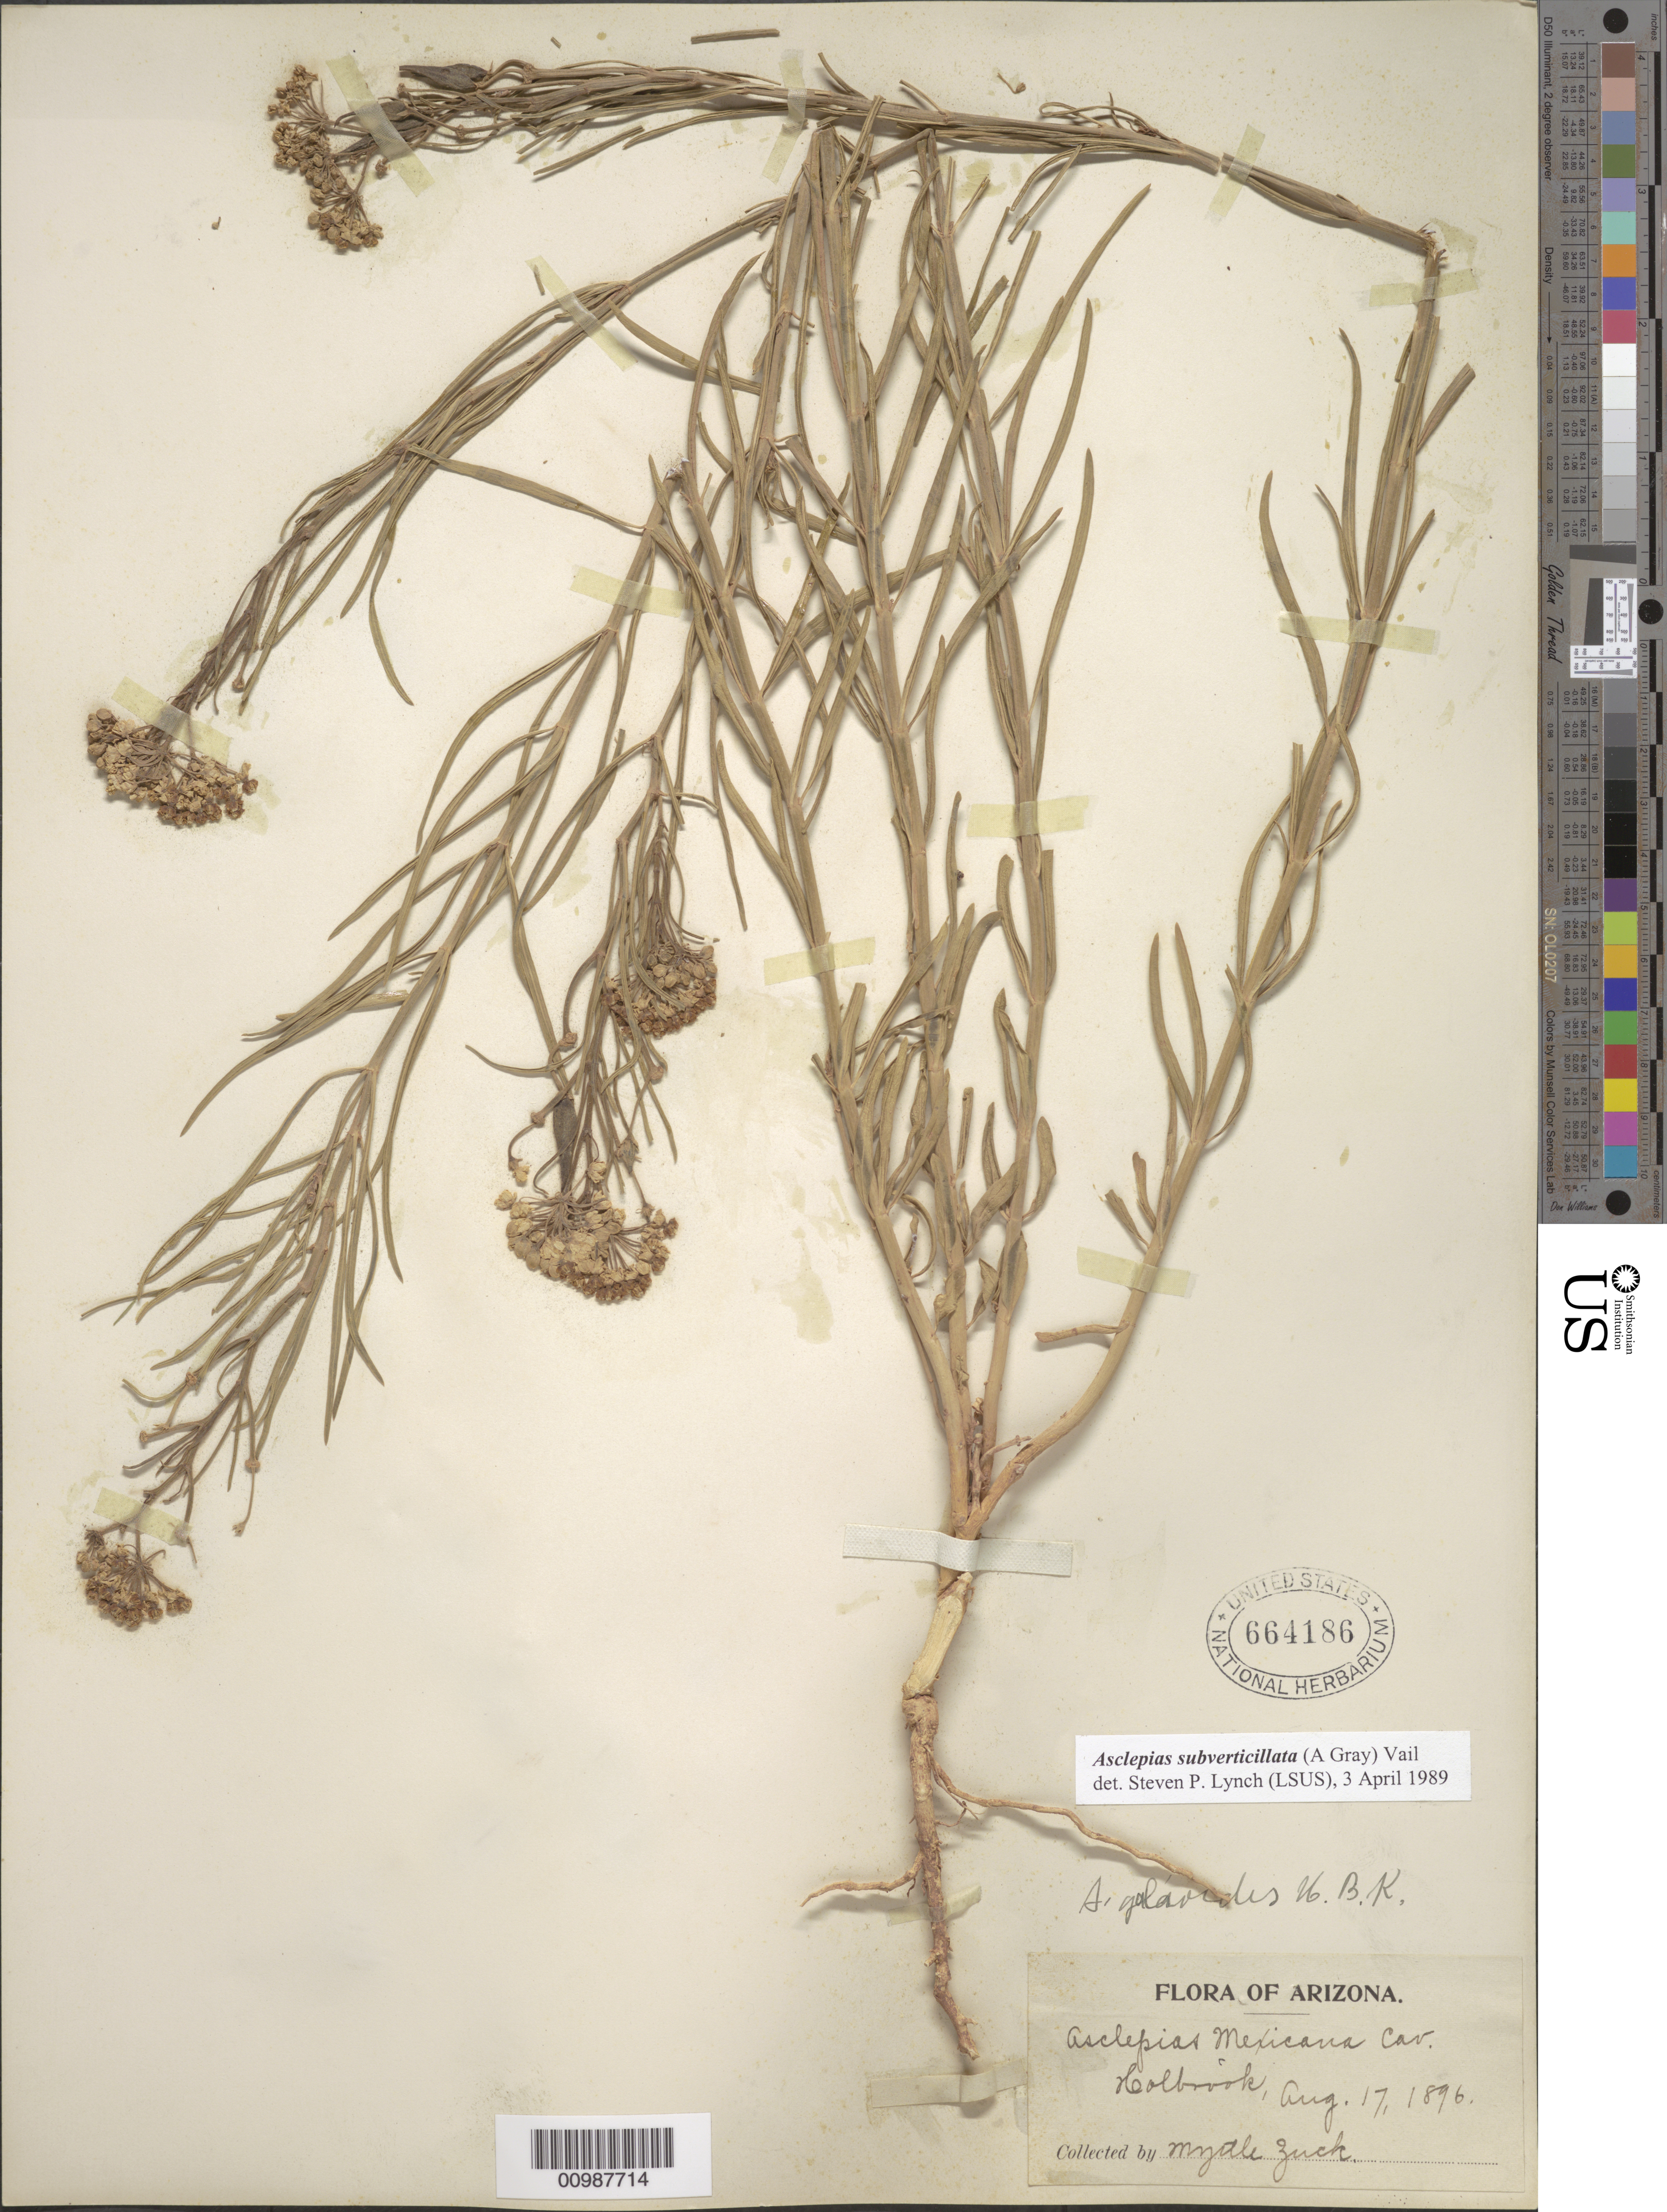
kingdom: Plantae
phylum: Tracheophyta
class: Magnoliopsida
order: Gentianales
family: Apocynaceae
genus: Asclepias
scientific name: Asclepias subverticillata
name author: (A. Gray) Vail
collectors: M. Zuck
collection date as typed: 17 Aug 1896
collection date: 1896-08-17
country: United States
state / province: Arizona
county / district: Navajo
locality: Holbrook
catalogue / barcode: US 664186